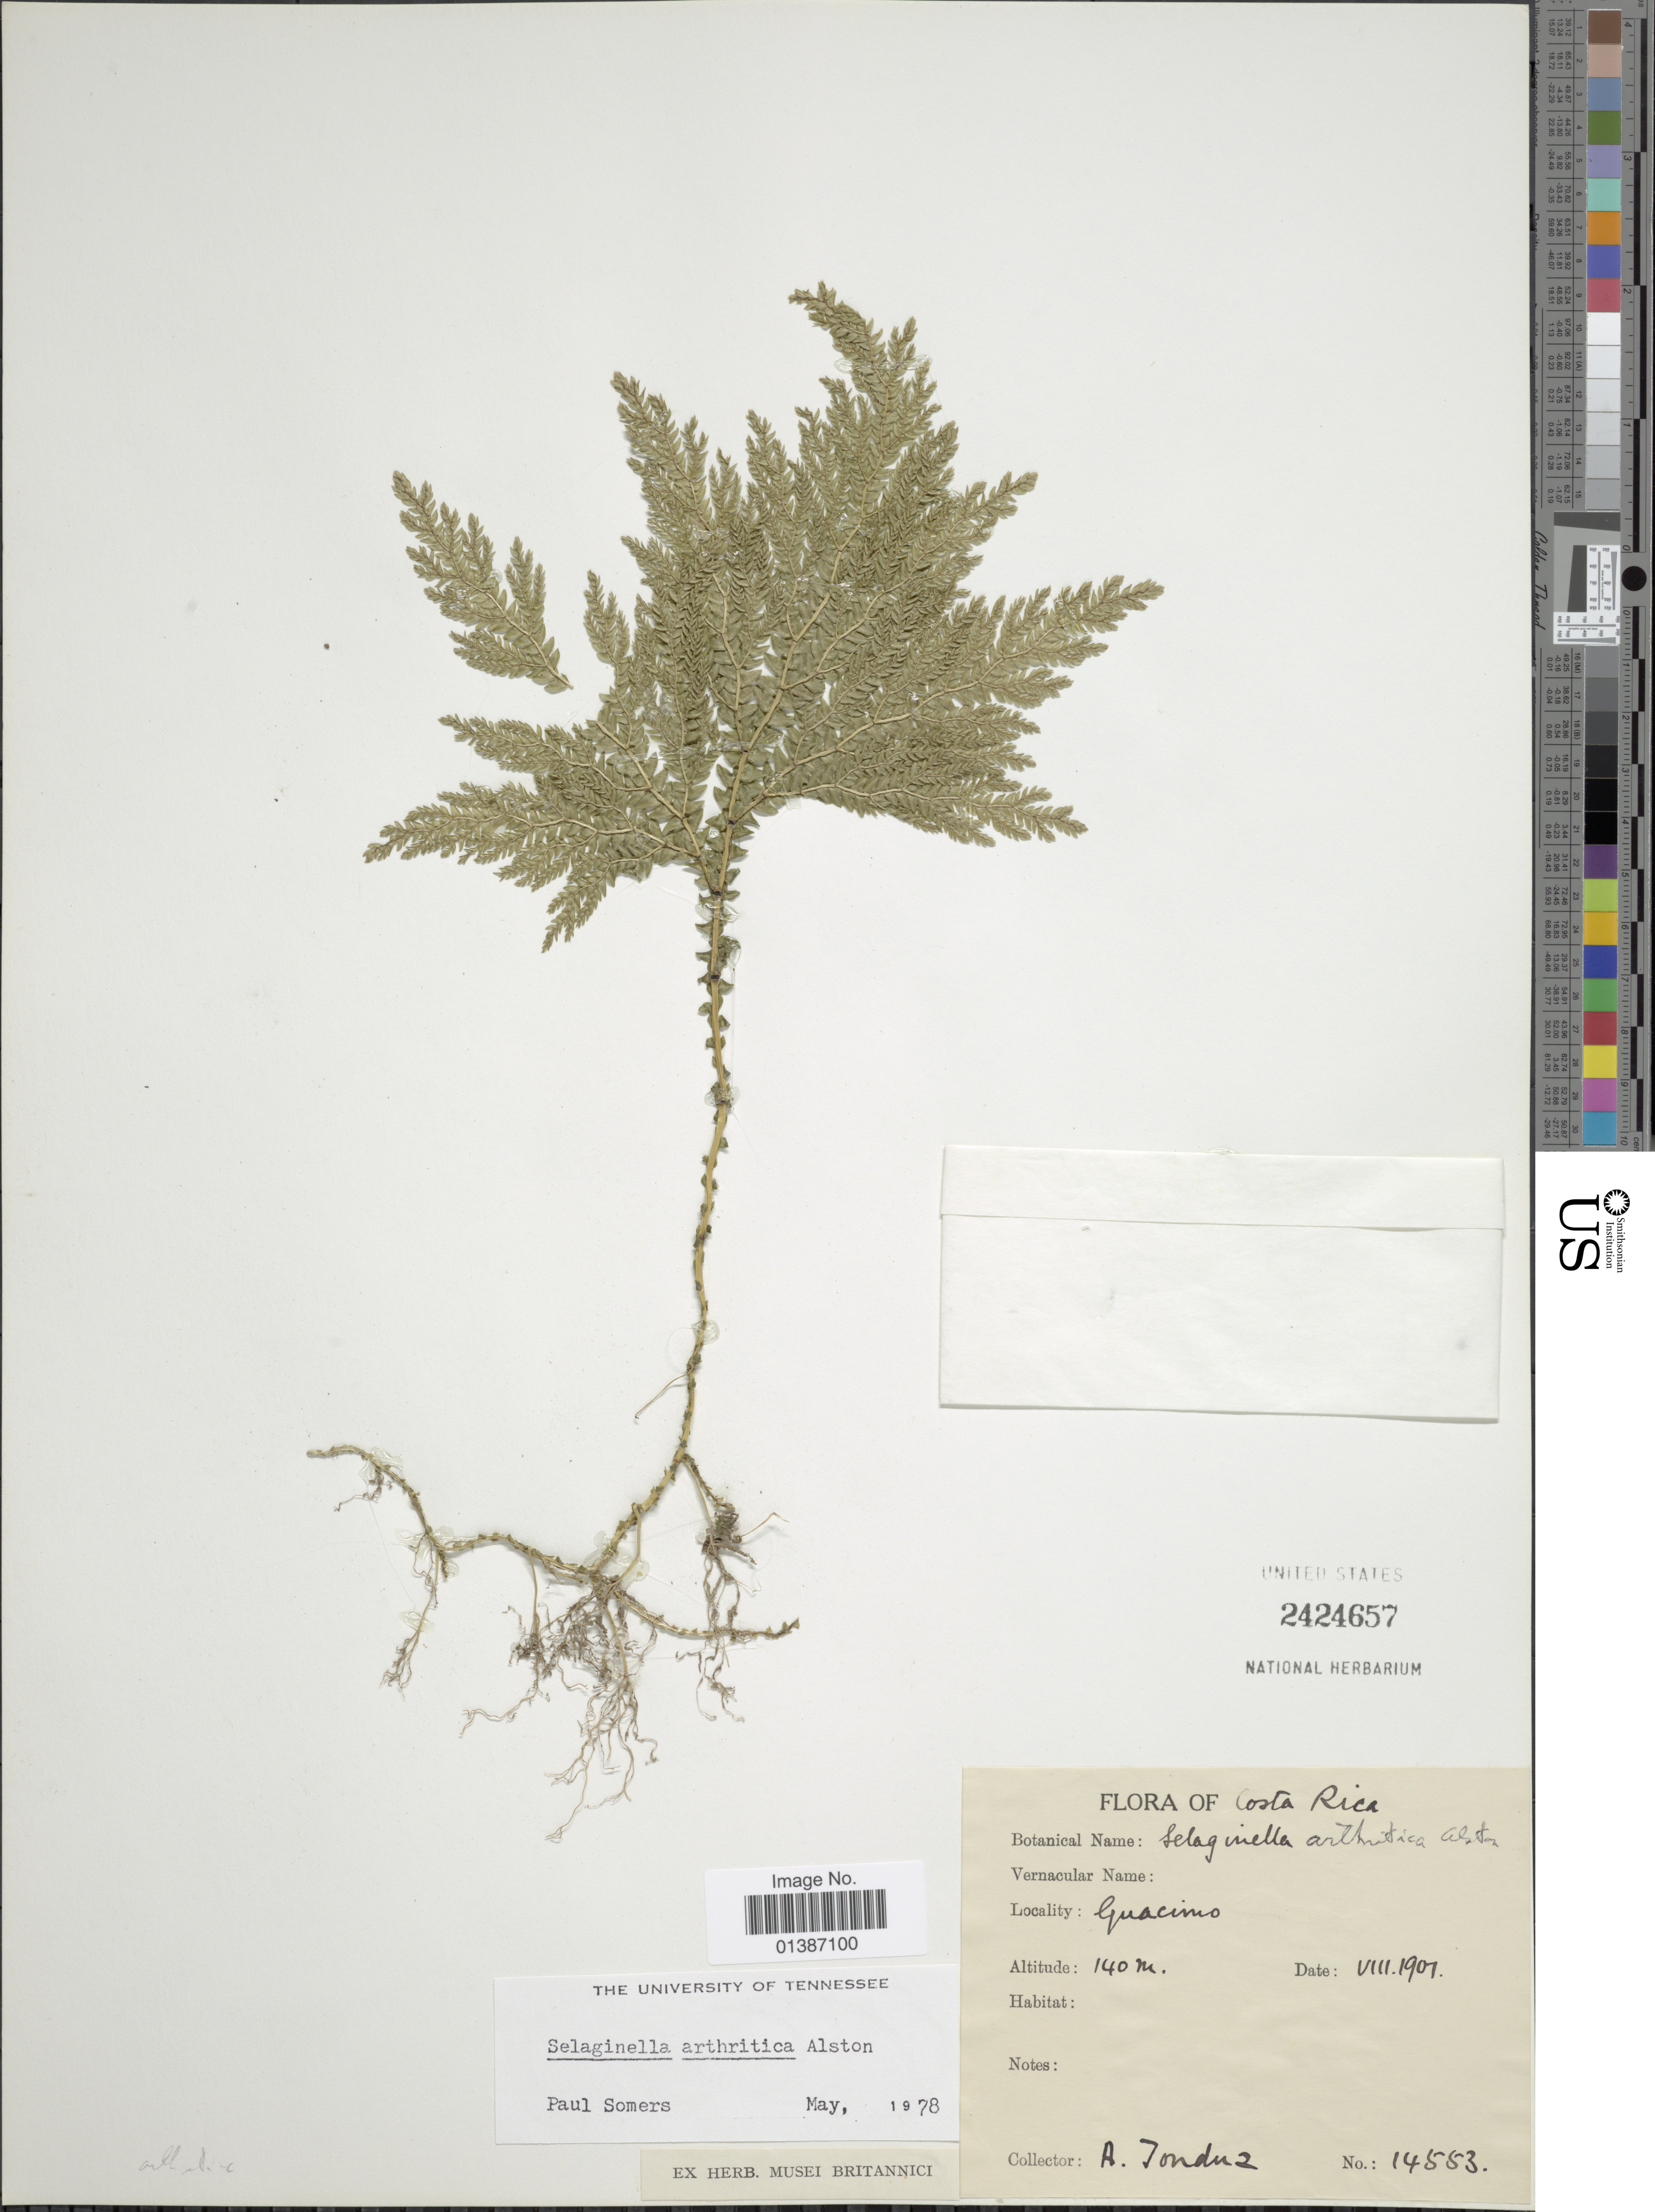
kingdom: Plantae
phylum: Tracheophyta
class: Lycopodiopsida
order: Selaginellales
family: Selaginellaceae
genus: Selaginella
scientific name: Selaginella arthritica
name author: Alston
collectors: A. Tonduz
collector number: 14553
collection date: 1901-08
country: Costa Rica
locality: Guacimo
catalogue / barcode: US 2424657